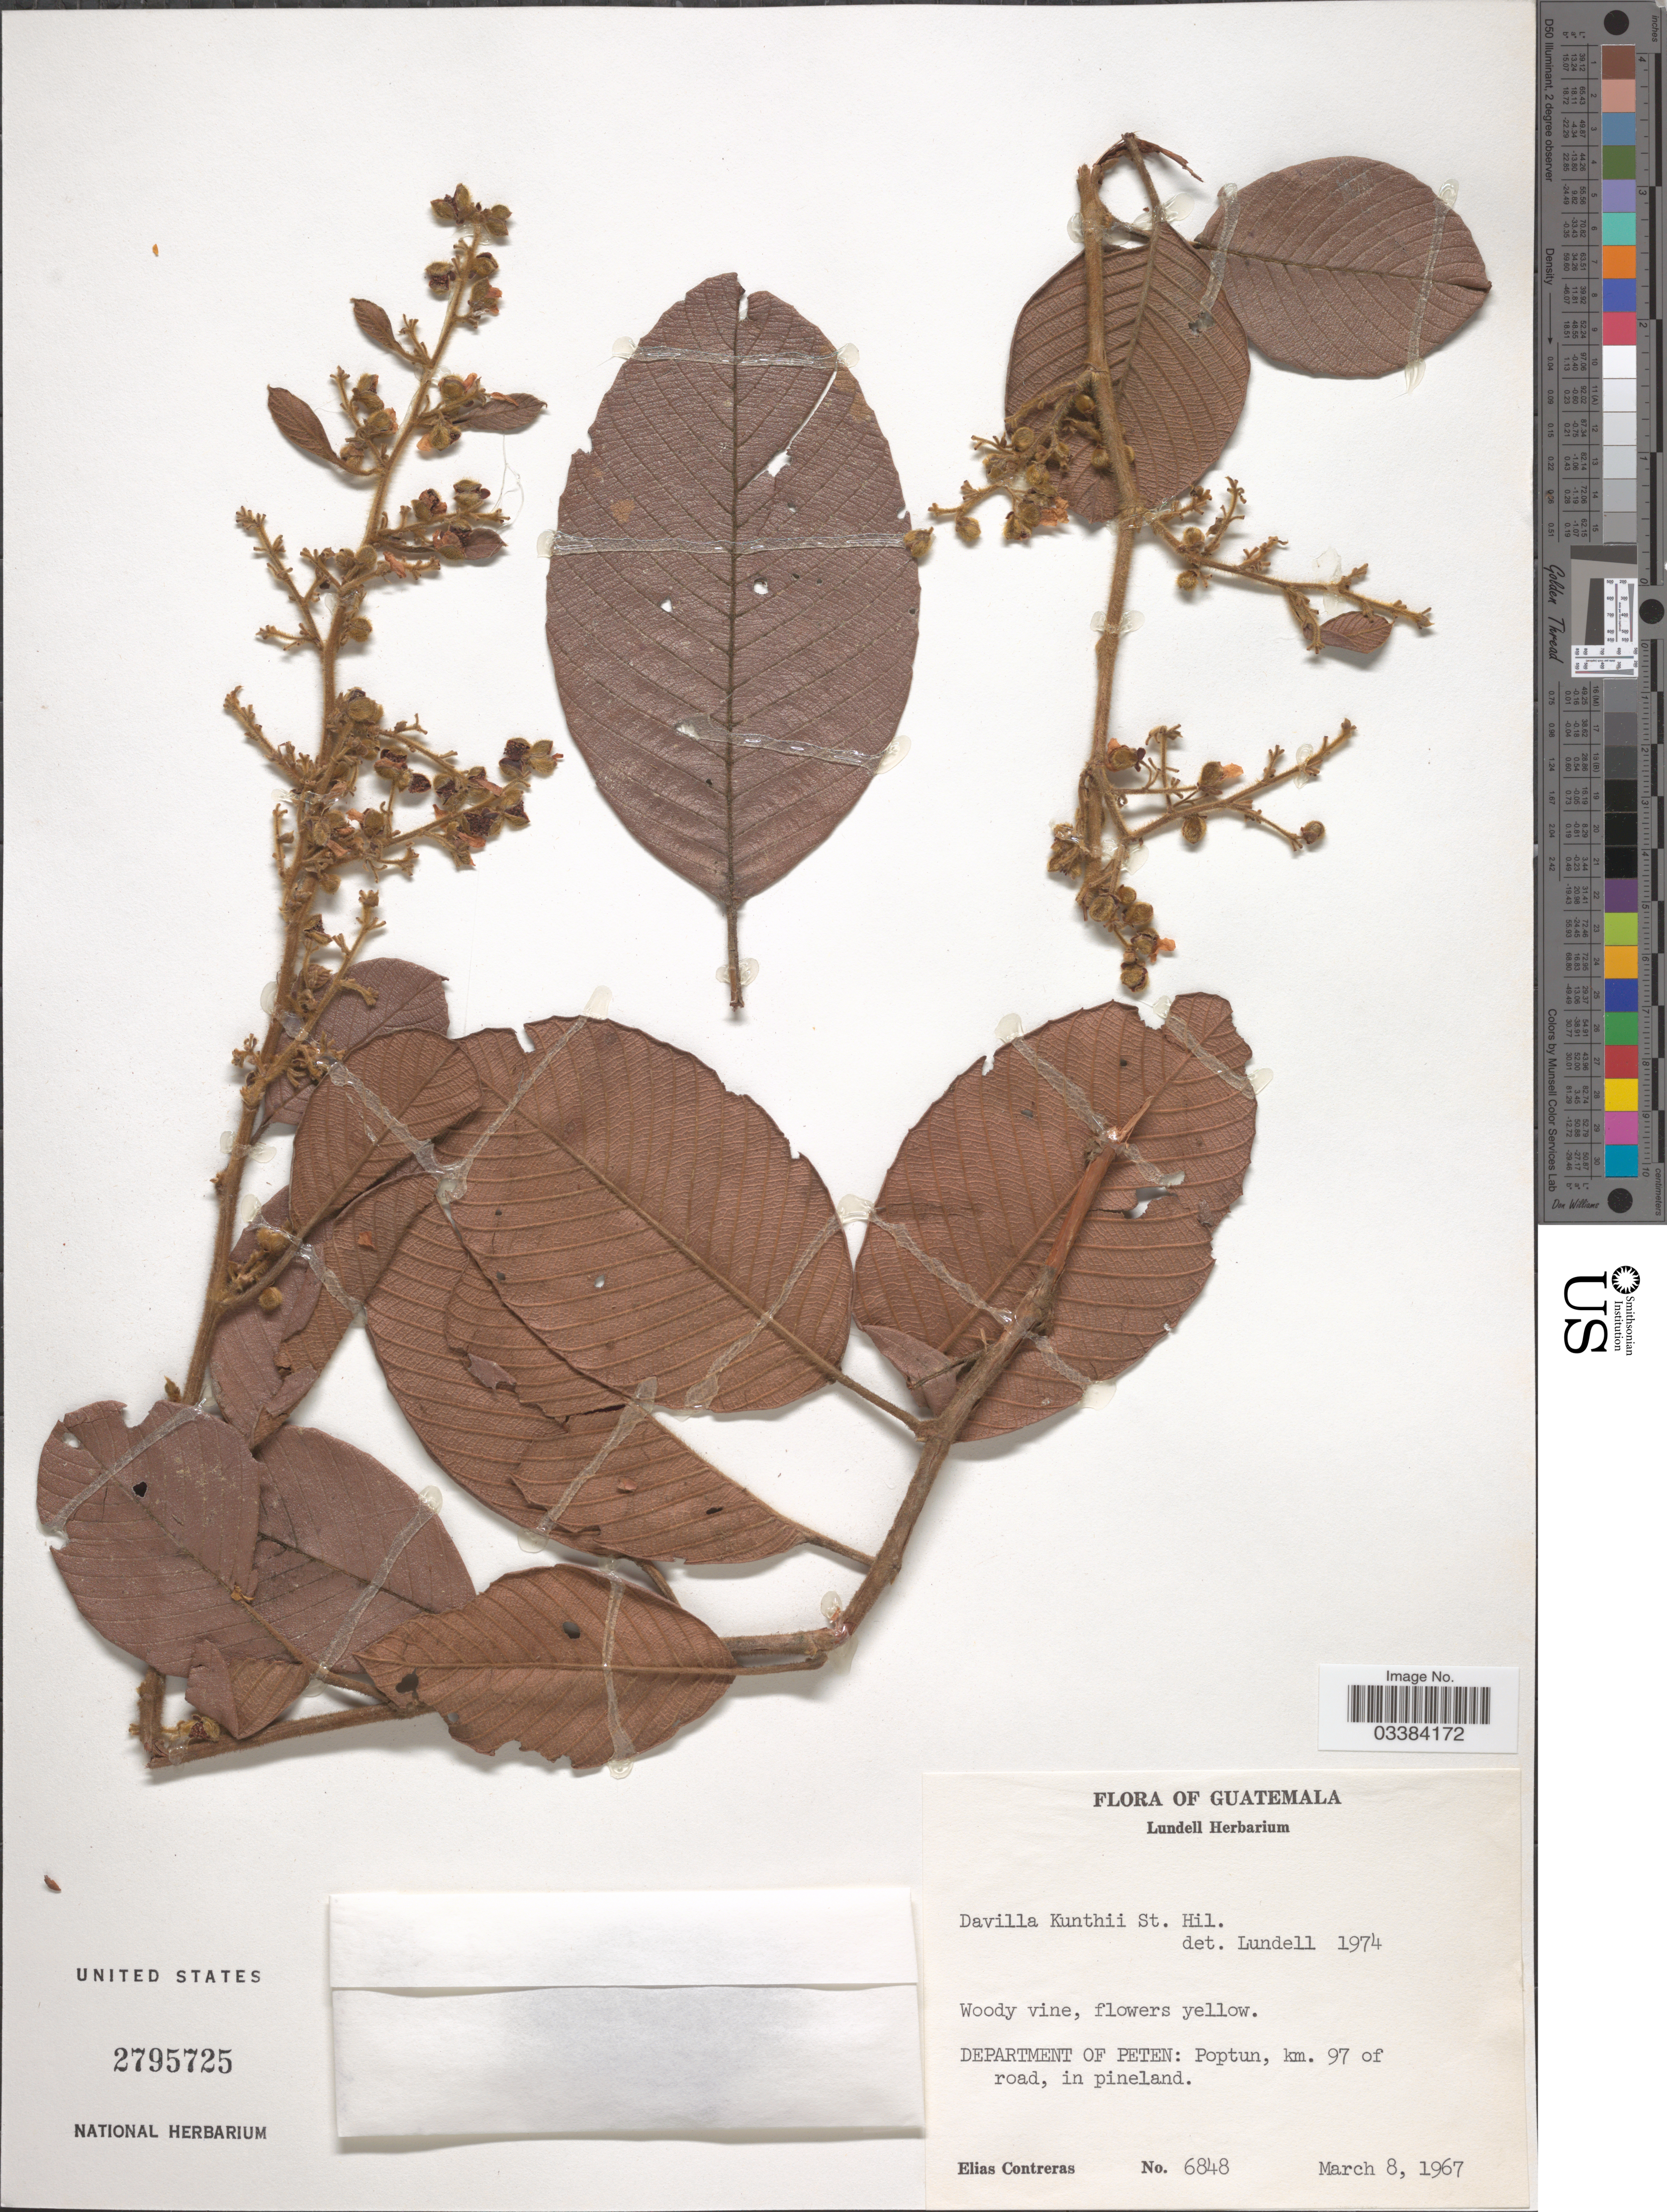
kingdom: Plantae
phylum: Tracheophyta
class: Magnoliopsida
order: Dilleniales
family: Dilleniaceae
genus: Davilla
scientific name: Davilla kunthii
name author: A. St.-Hil.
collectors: E. Contreras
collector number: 6848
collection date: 1967-03-08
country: Guatemala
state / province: El Petén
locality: Department of Peten: Poptun, km. 97 of road, in pineland.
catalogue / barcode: US 2795725